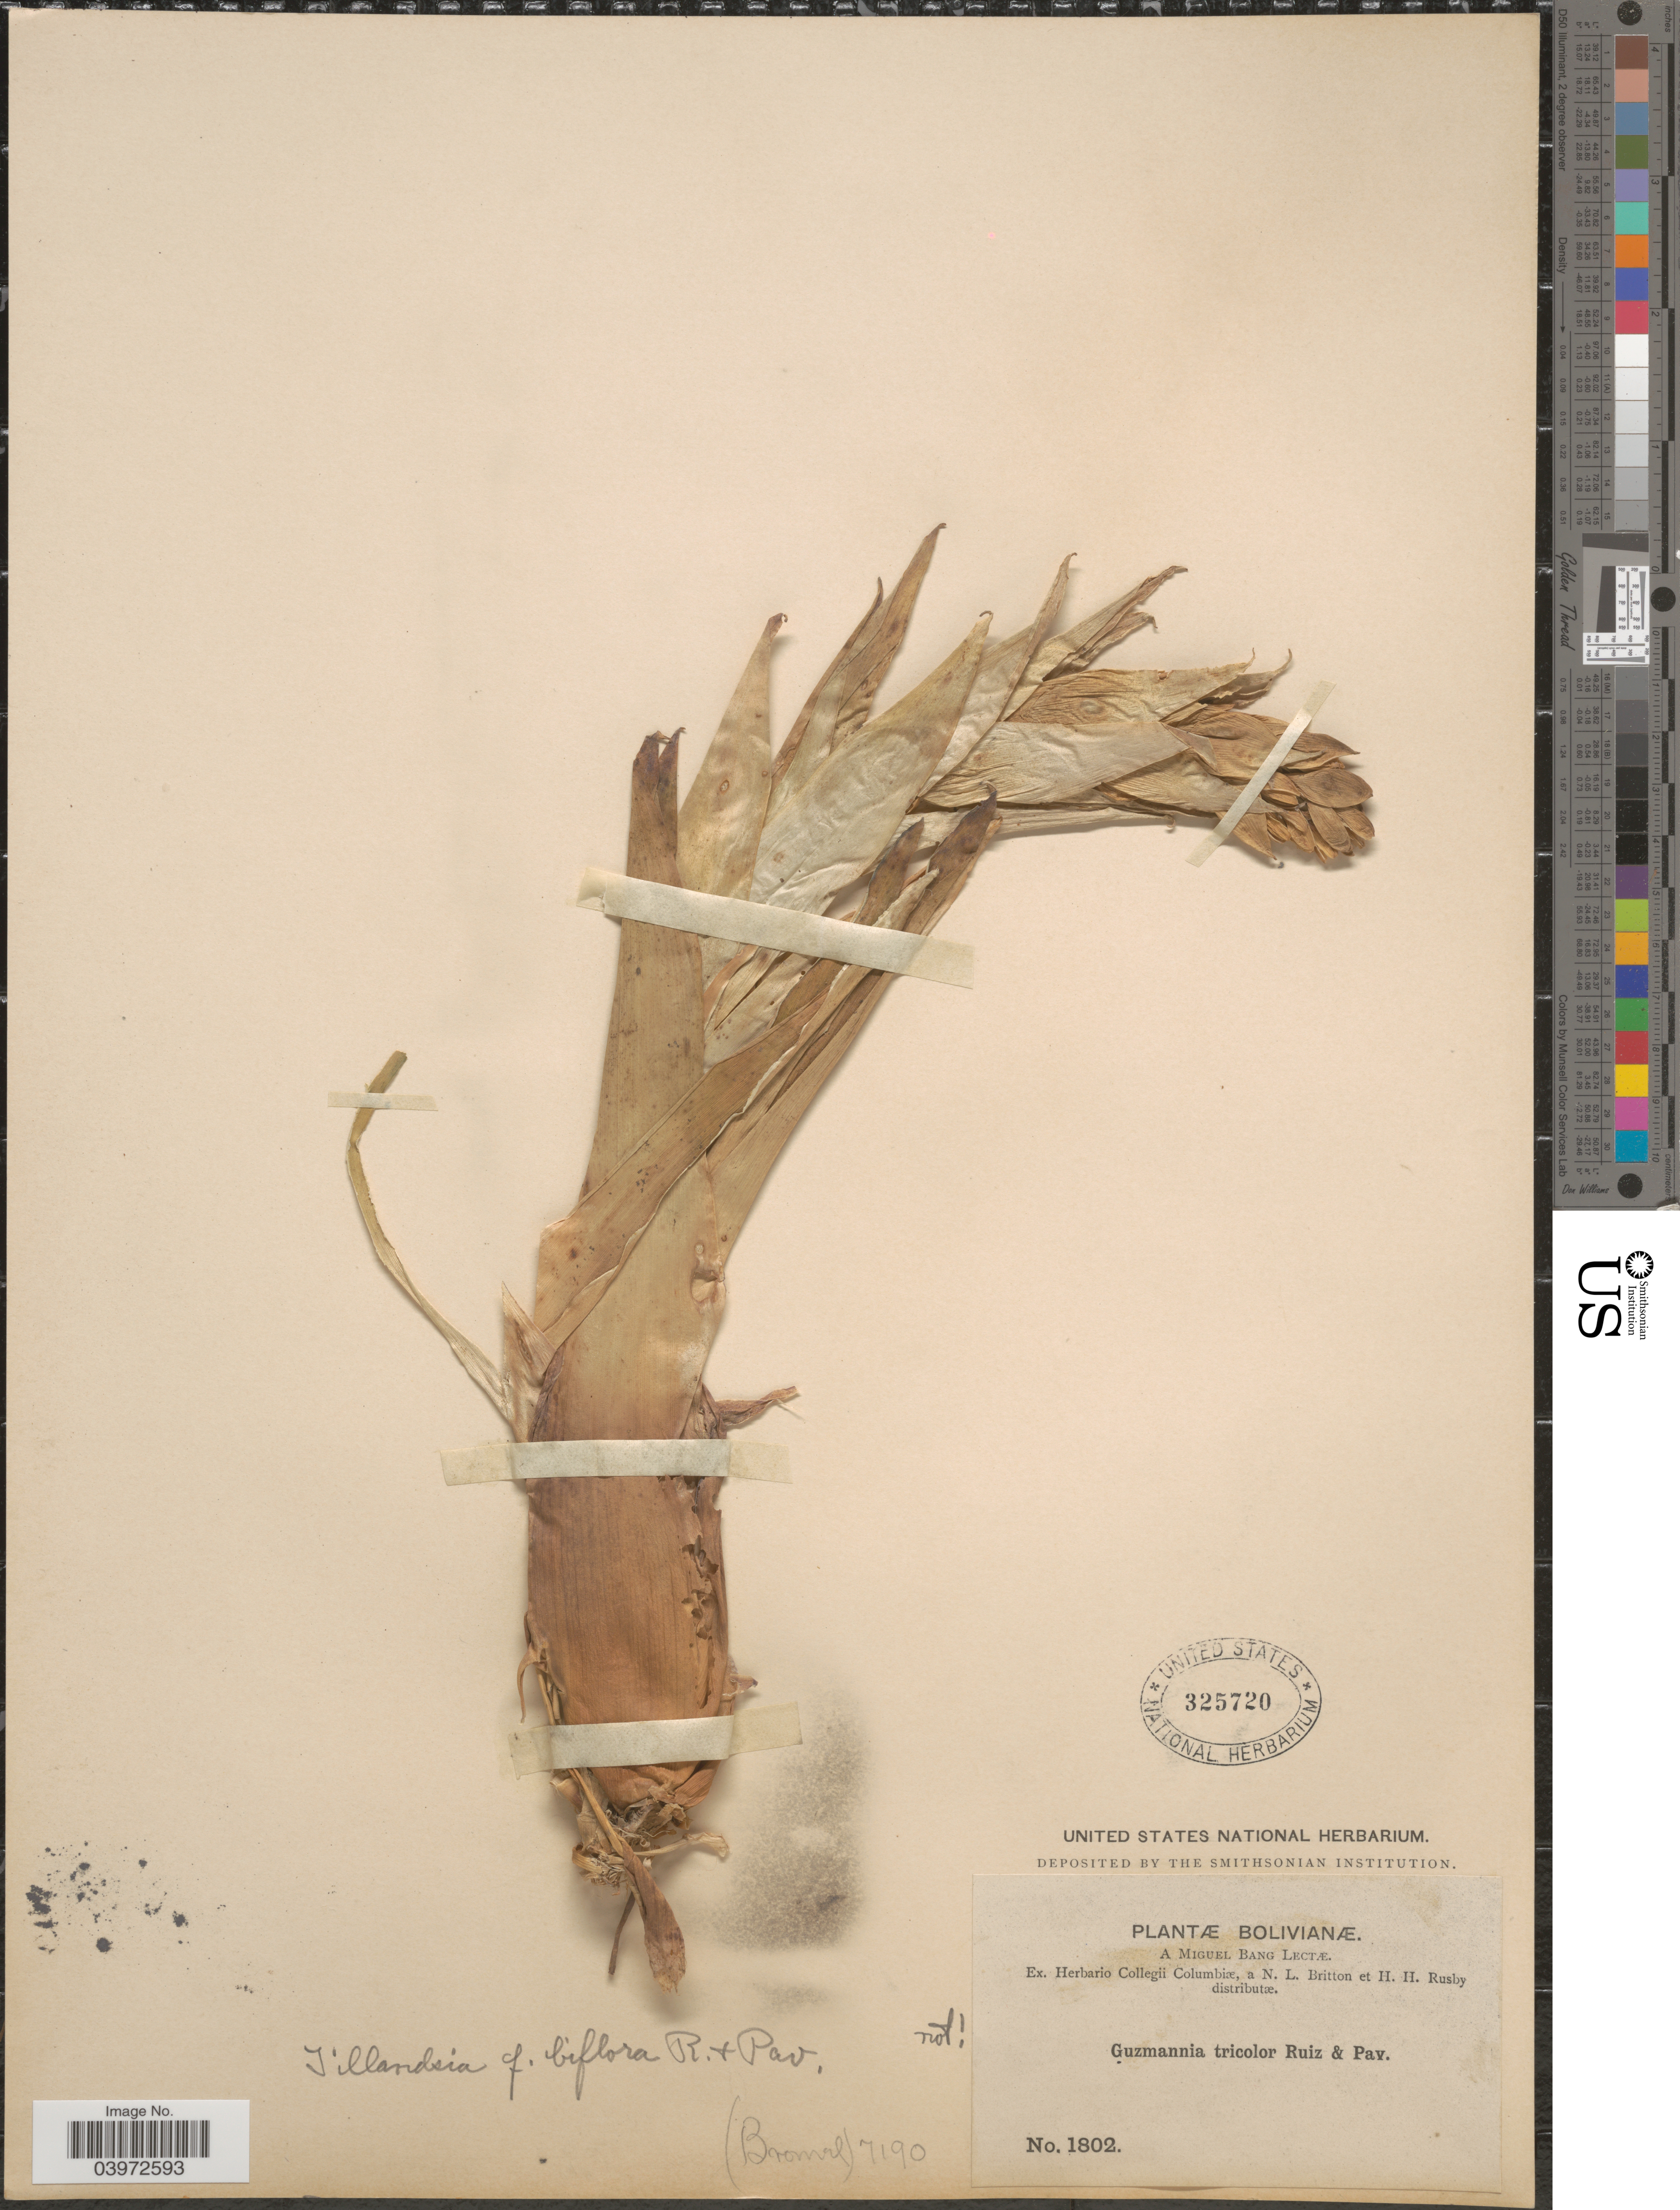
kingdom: Plantae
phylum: Tracheophyta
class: Liliopsida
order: Poales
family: Bromeliaceae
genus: Tillandsia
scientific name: Tillandsia biflora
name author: Ruiz & Pav.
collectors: M. Bang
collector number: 1802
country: Bolivia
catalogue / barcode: US 325720